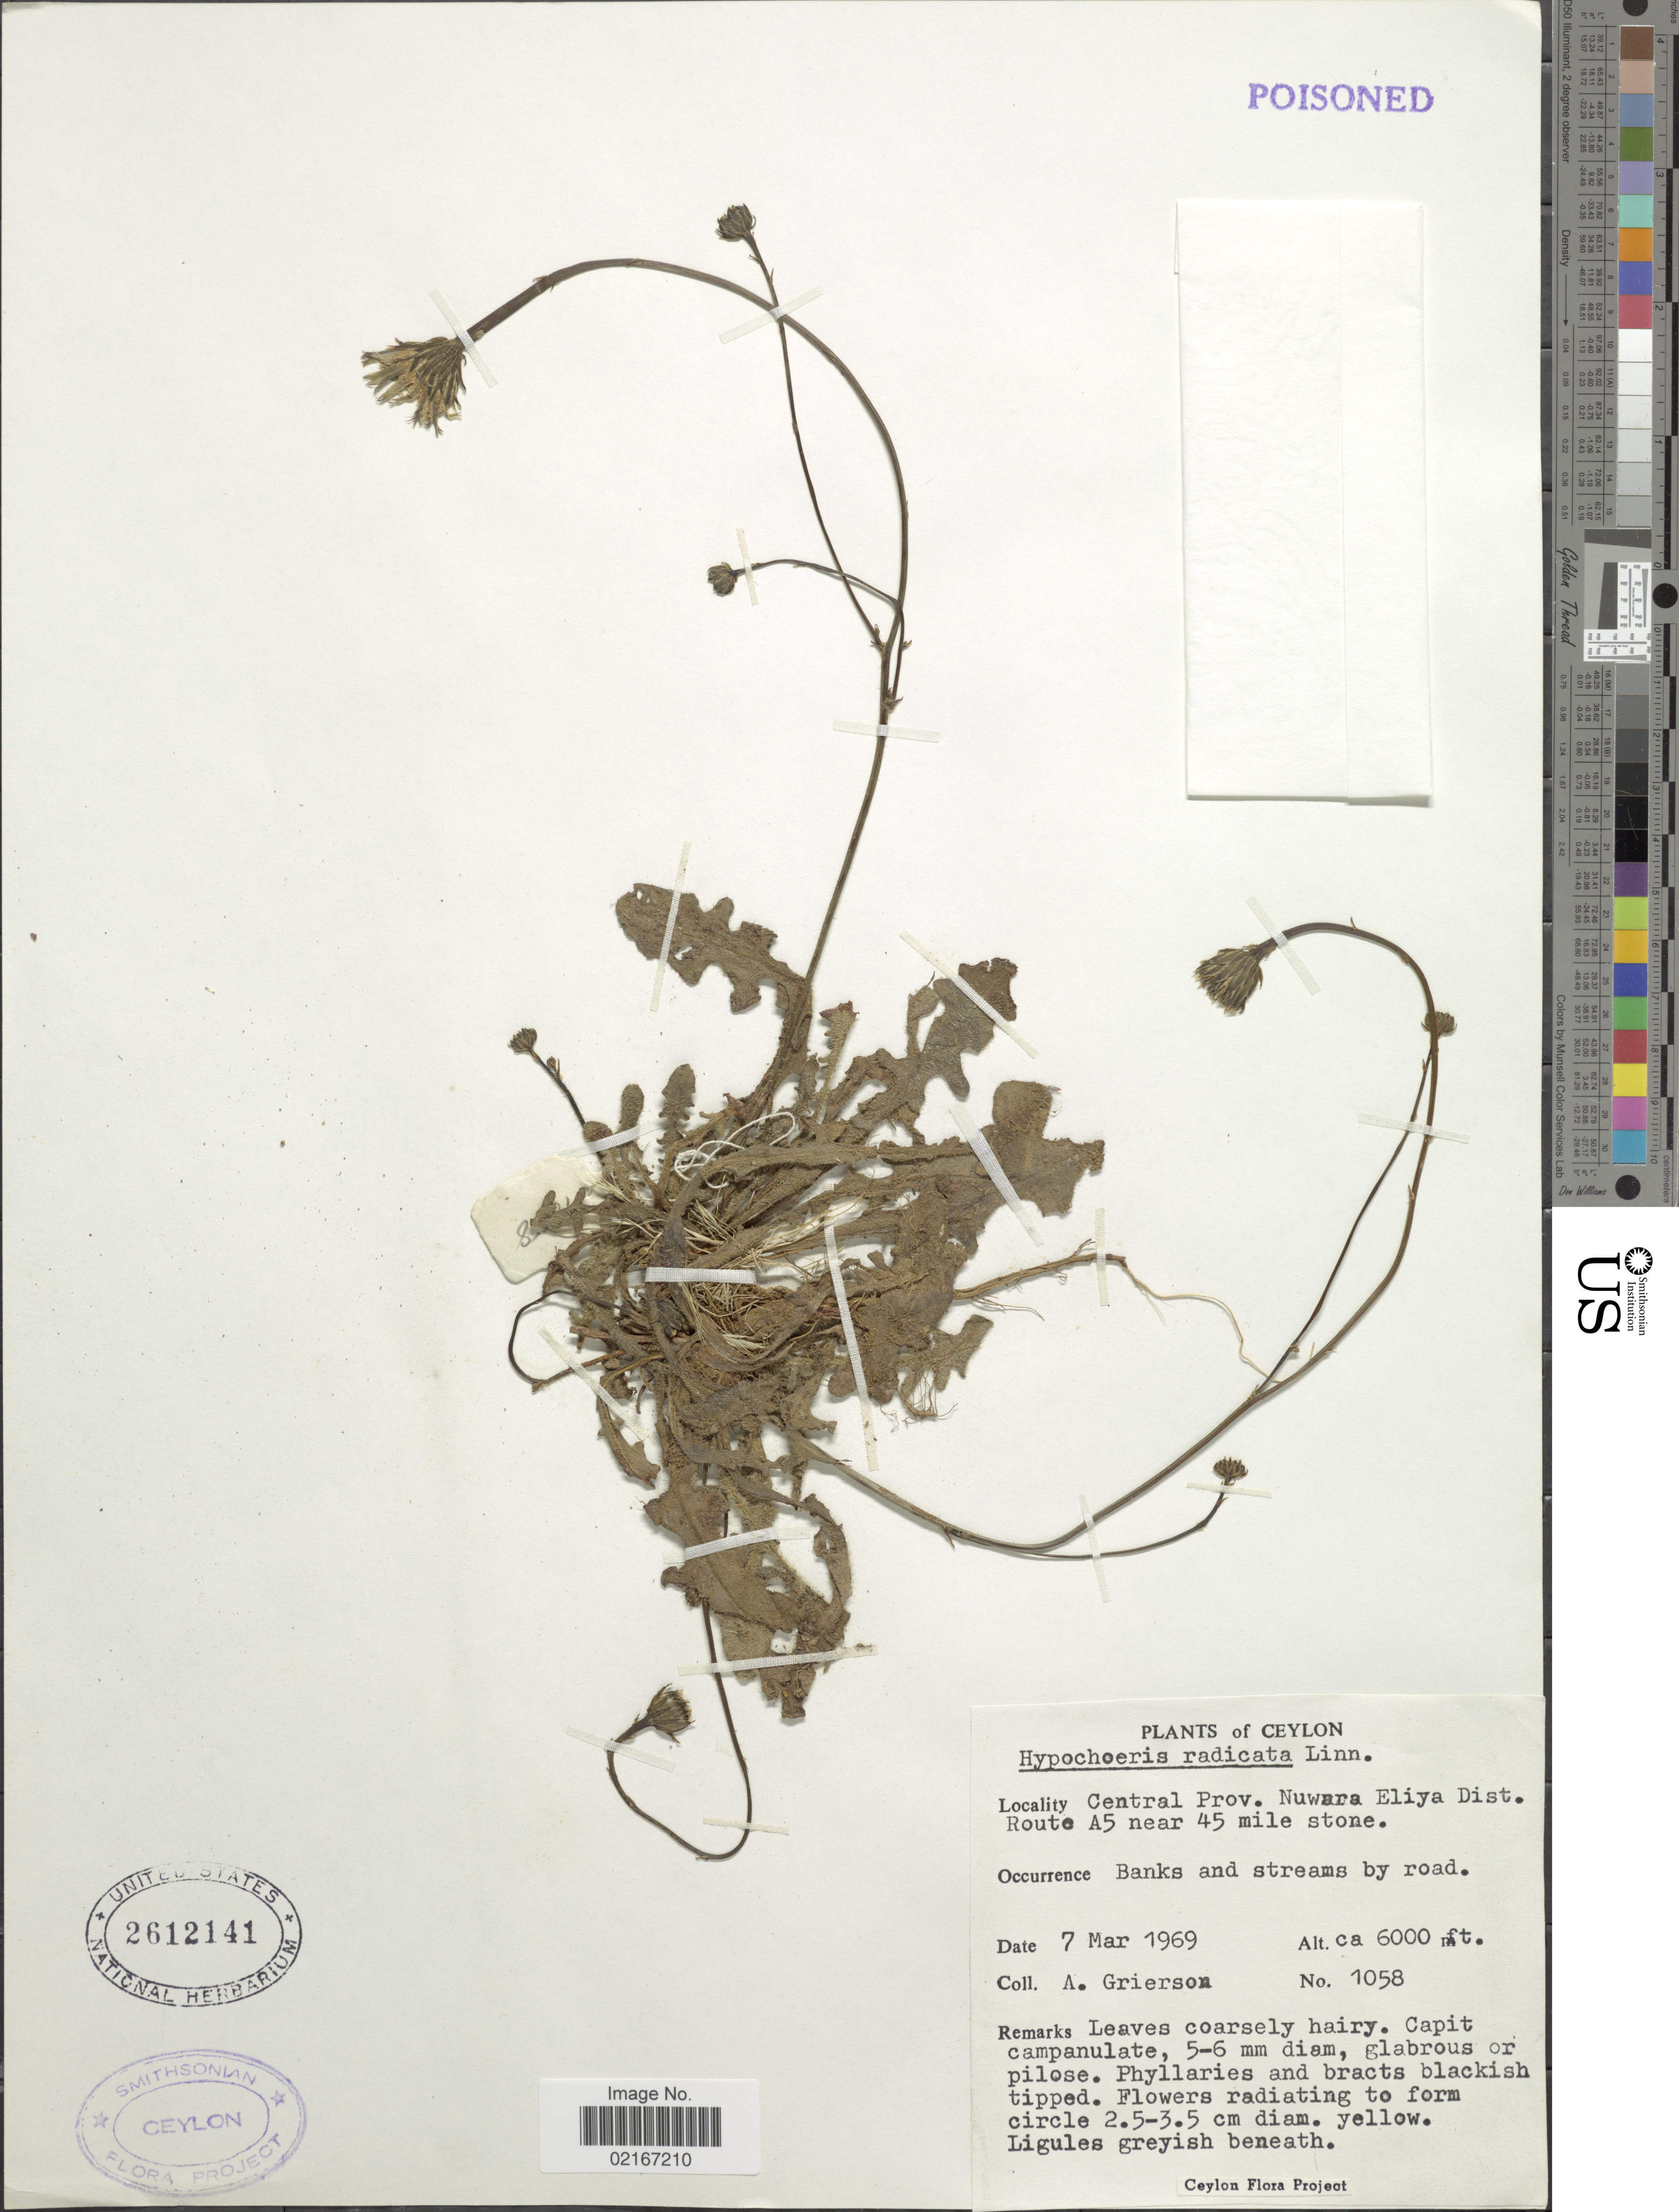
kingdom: Plantae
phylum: Tracheophyta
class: Magnoliopsida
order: Asterales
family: Asteraceae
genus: Hypochaeris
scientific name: Hypochaeris radicata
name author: L.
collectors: A. Grierson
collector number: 1058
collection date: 1969-03-07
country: Sri Lanka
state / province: Central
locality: Ceylon, Nuwara Eliya Dist., Route A5 near 45 mile stone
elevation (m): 1829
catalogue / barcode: US 2612141